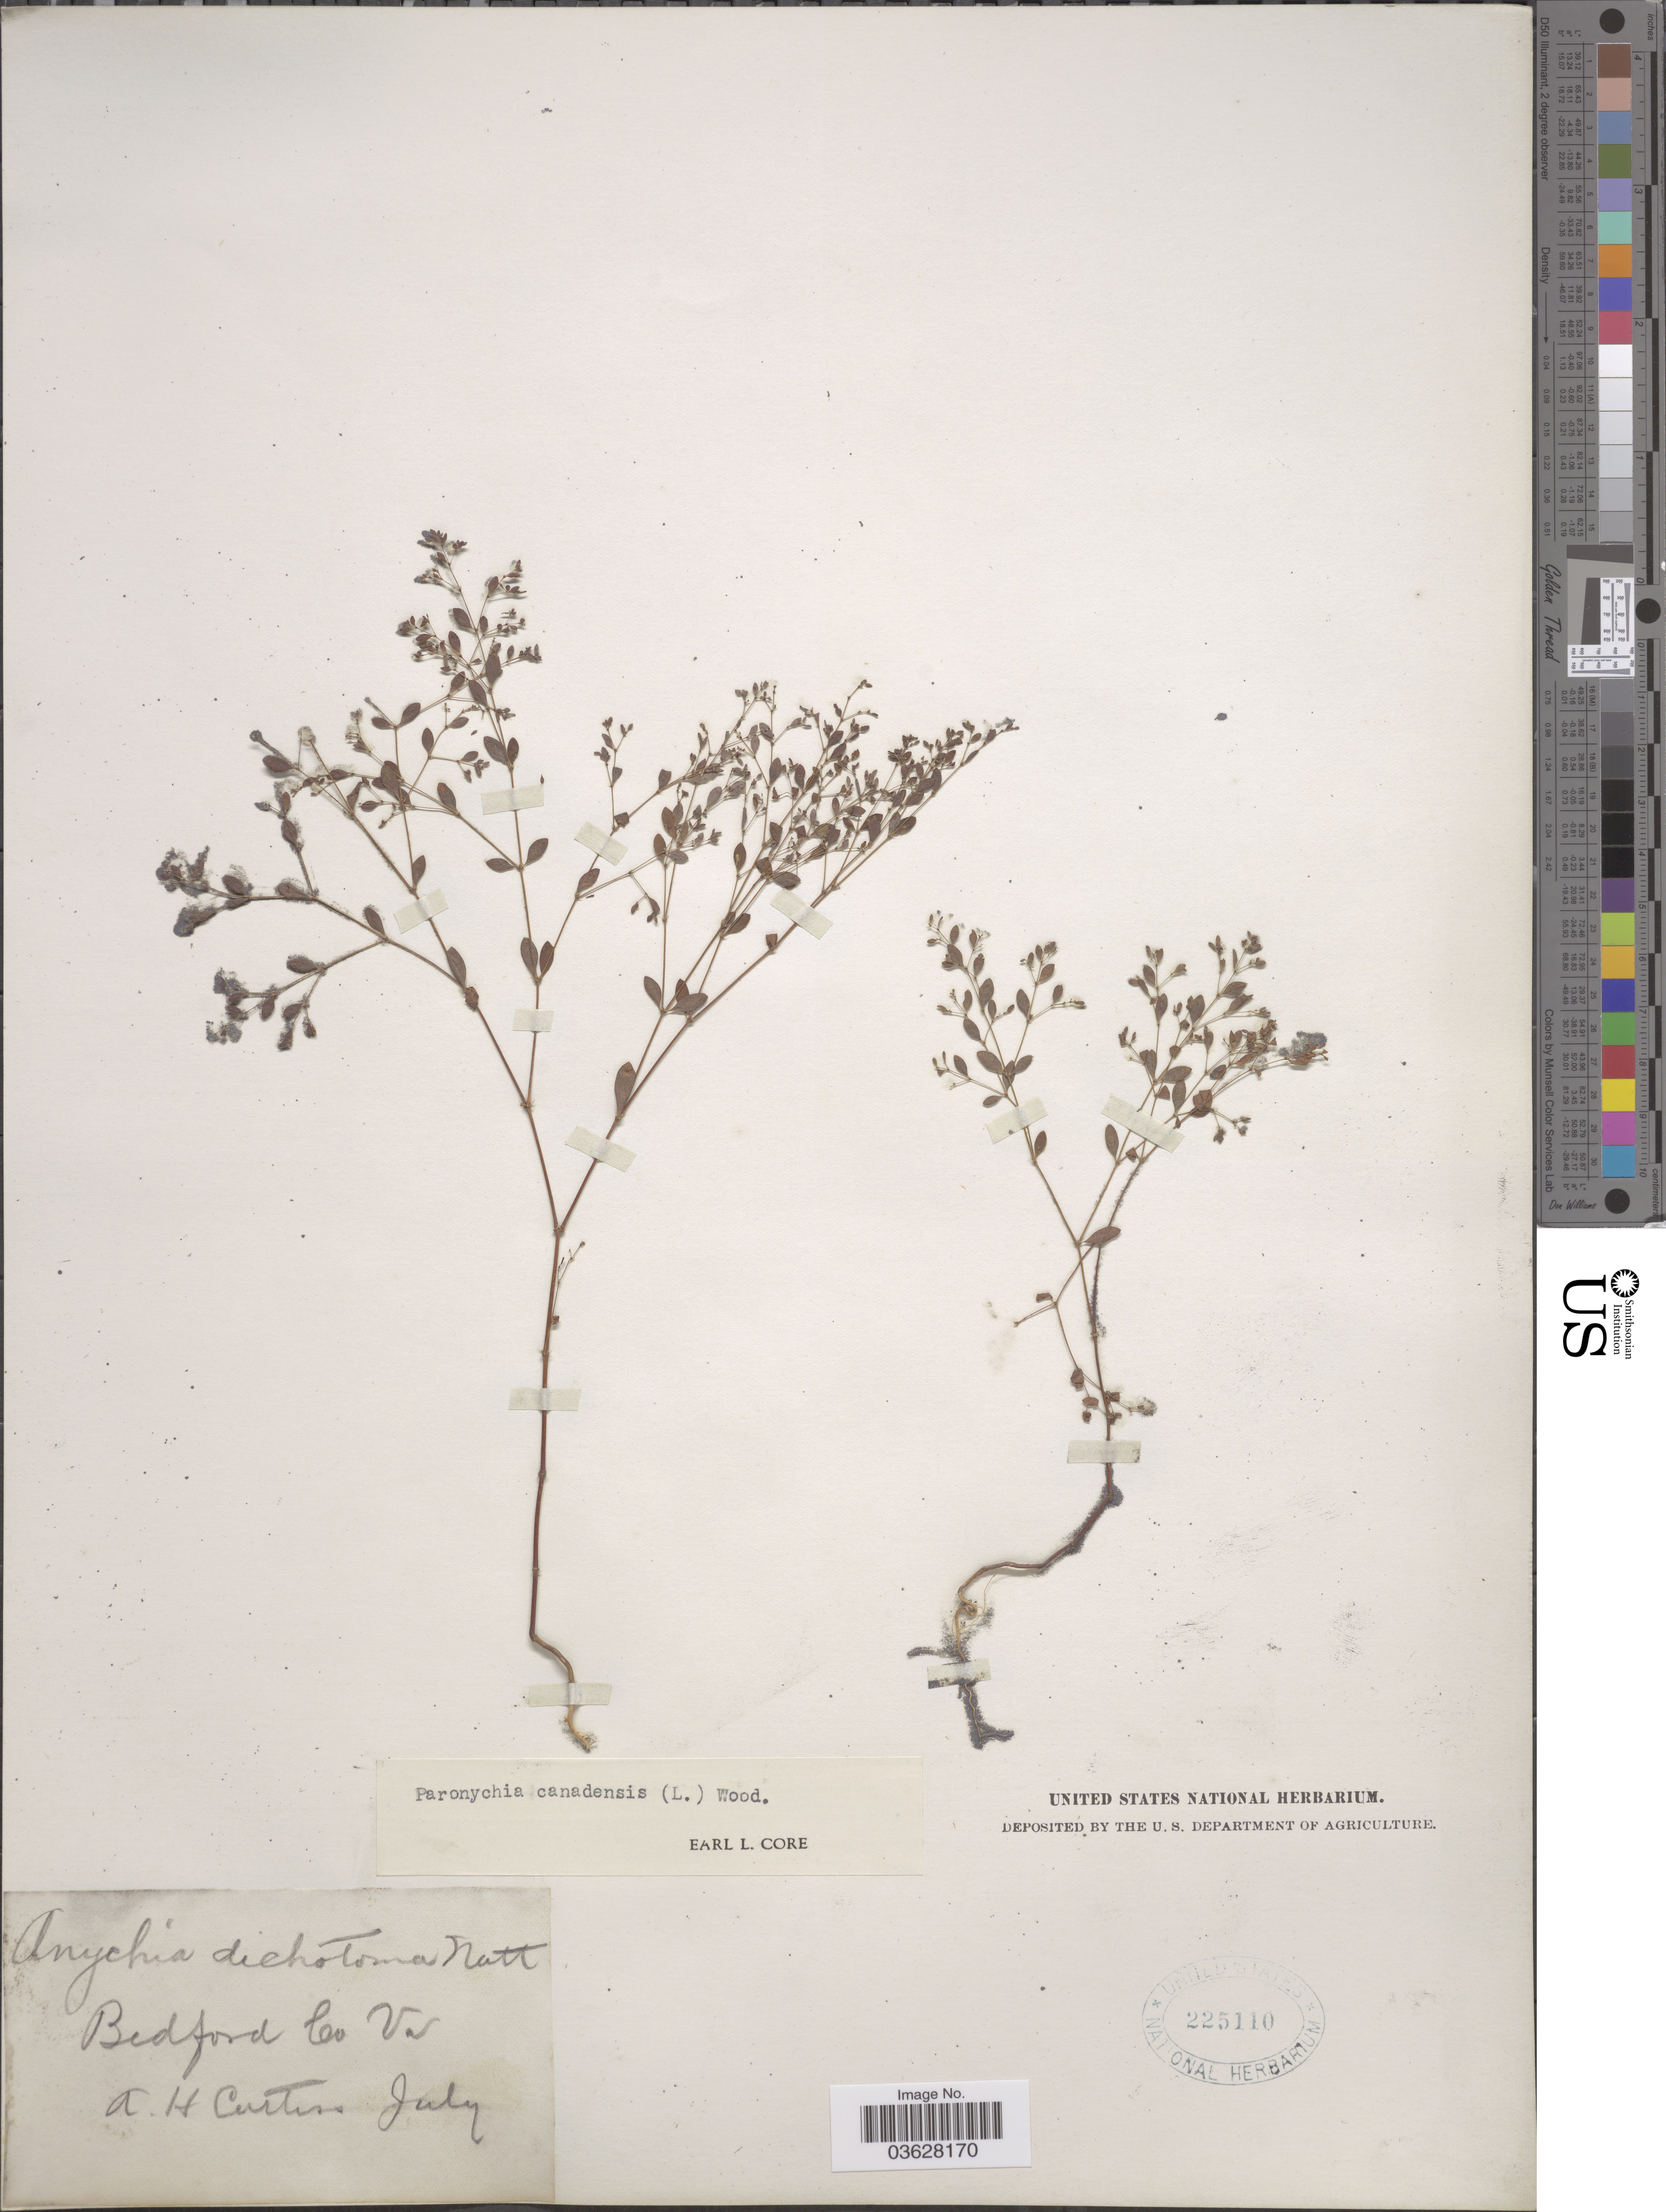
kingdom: Plantae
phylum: Tracheophyta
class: Magnoliopsida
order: Caryophyllales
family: Caryophyllaceae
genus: Paronychia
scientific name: Paronychia canadensis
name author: (L.) Alph. Wood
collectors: A. H. Curtiss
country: United States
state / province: Virginia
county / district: Bedford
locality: Bedford Co.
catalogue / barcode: US 225110